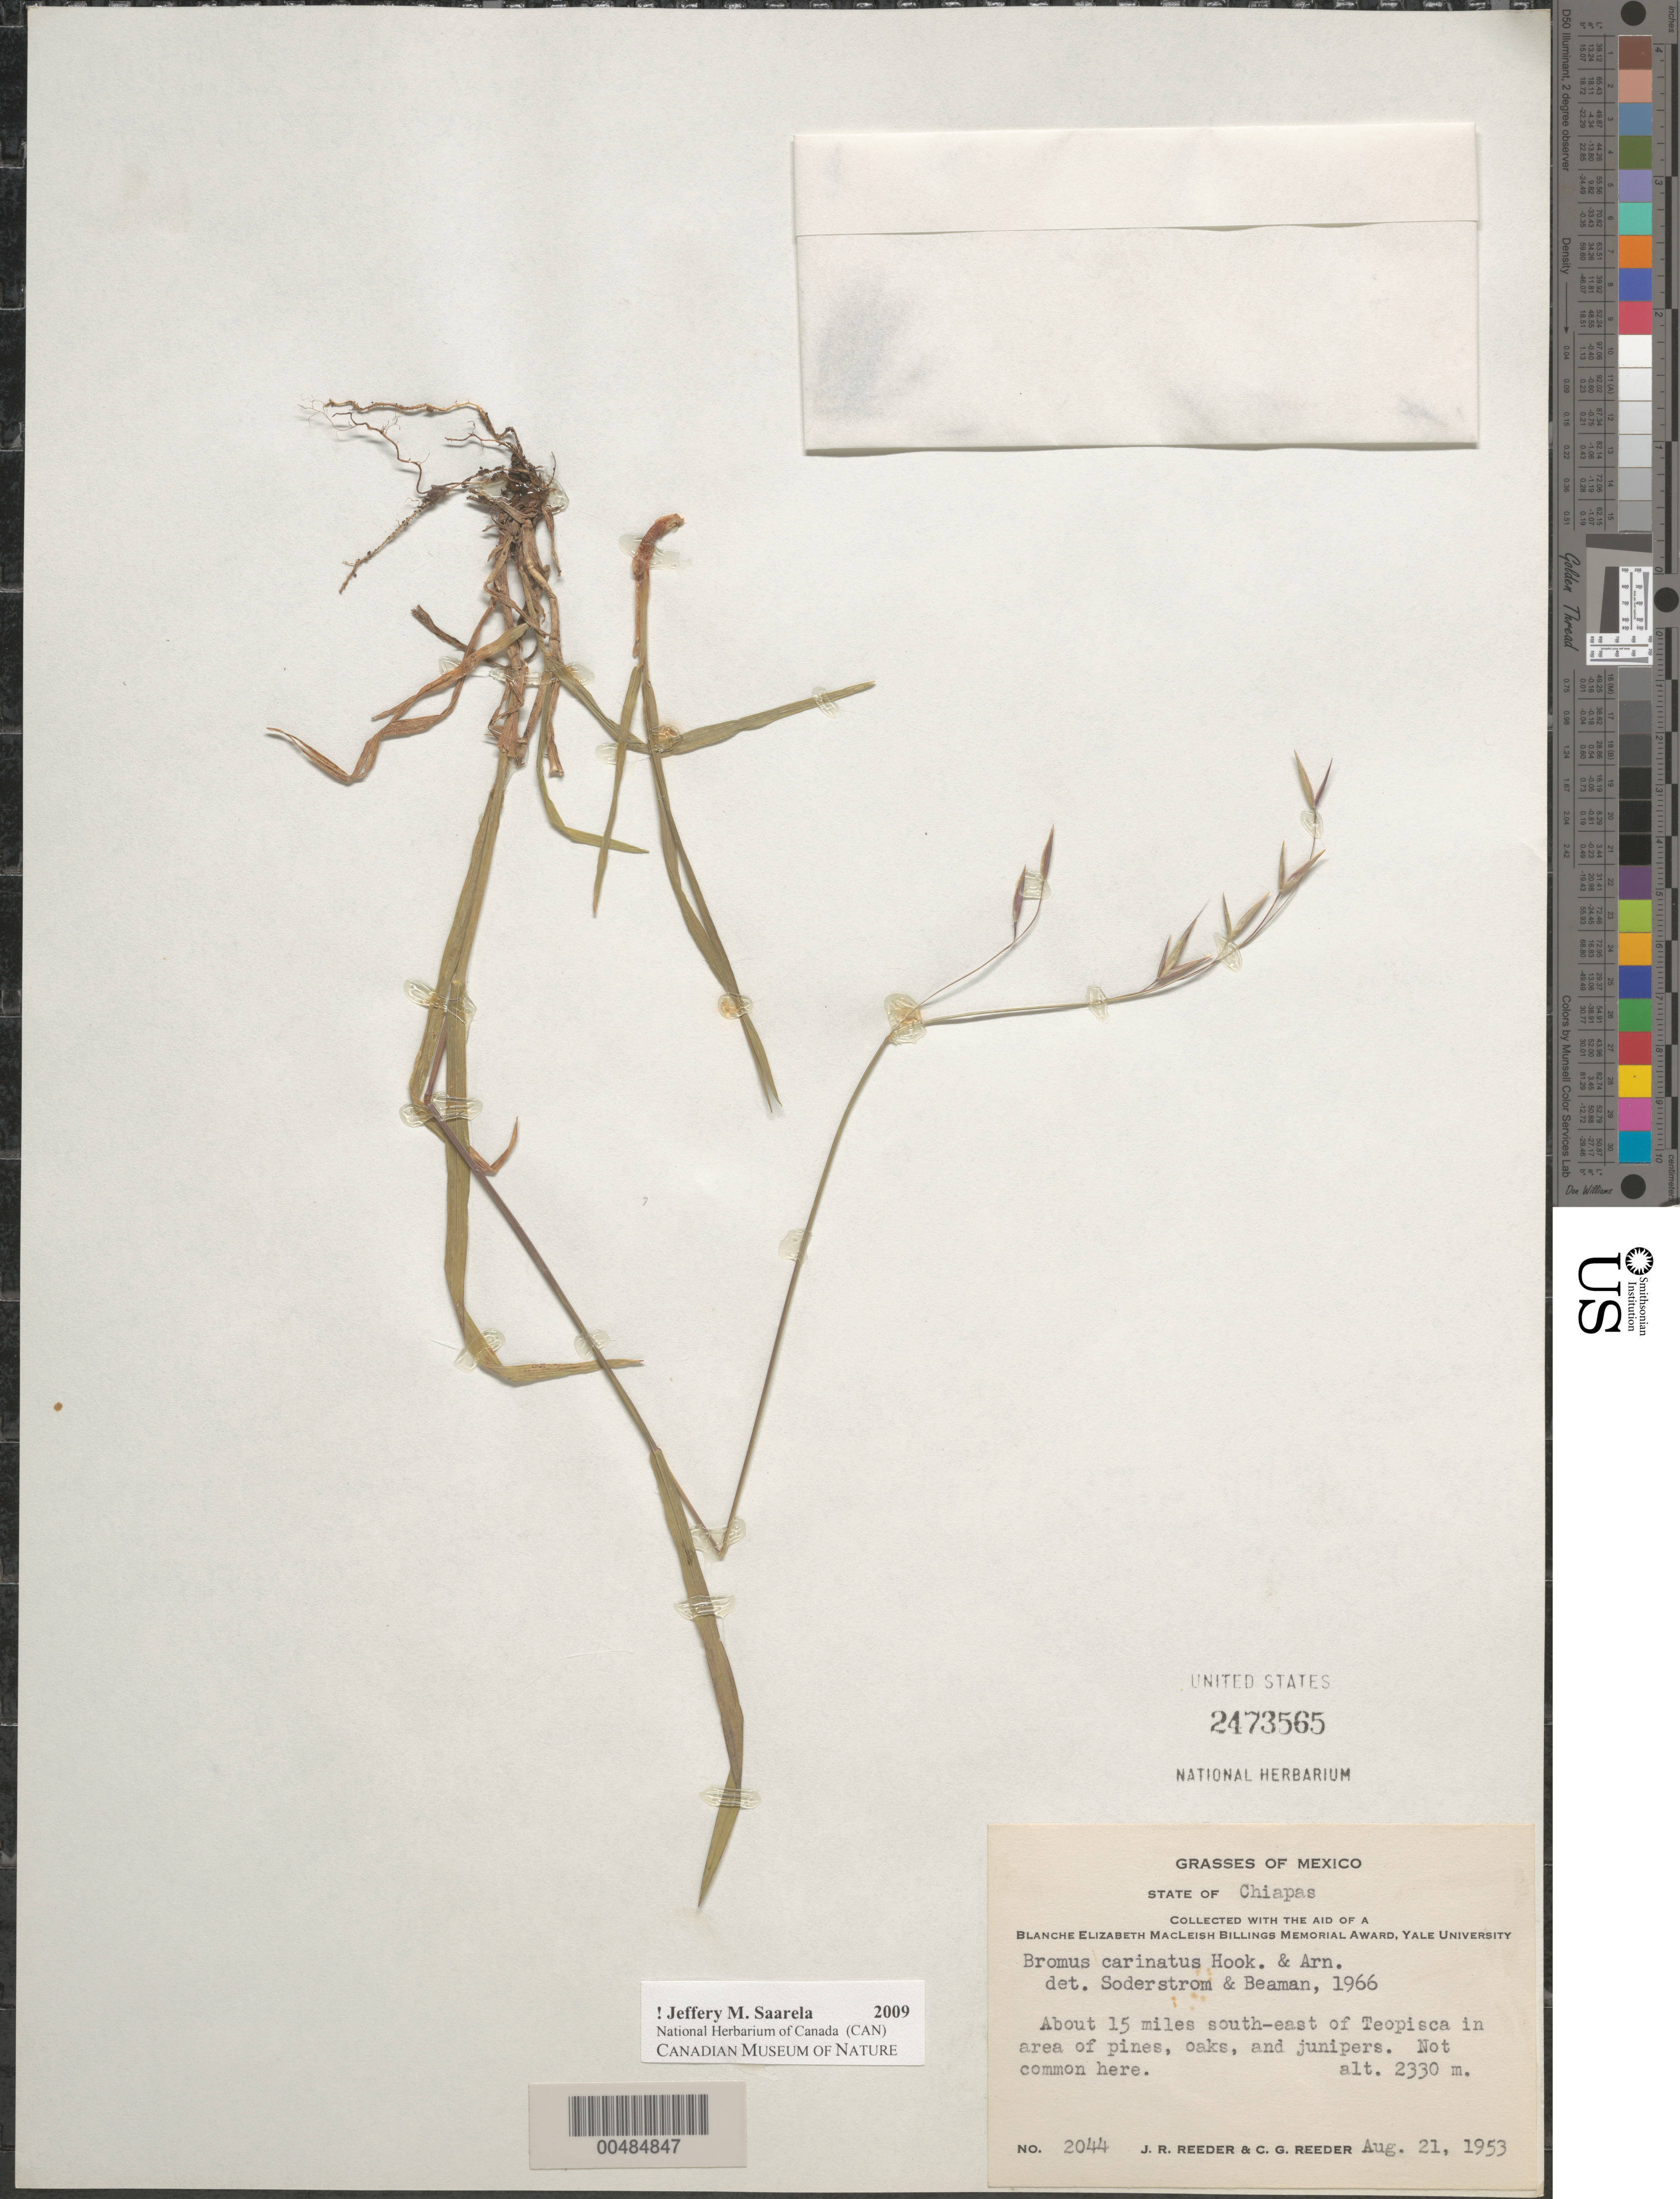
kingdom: Plantae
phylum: Tracheophyta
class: Liliopsida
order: Poales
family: Poaceae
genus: Bromus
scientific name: Bromus carinatus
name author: Hook. & Arn.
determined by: Soderstrom, T. R.; Beaman, J. H.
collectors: J. R. Reeder & C. G. Reeder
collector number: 2044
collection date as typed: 21 Aug 1953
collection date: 1953-08-21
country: Mexico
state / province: Chiapas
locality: About 15 mi SE of Teopisca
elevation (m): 2330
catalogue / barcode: US 2473565